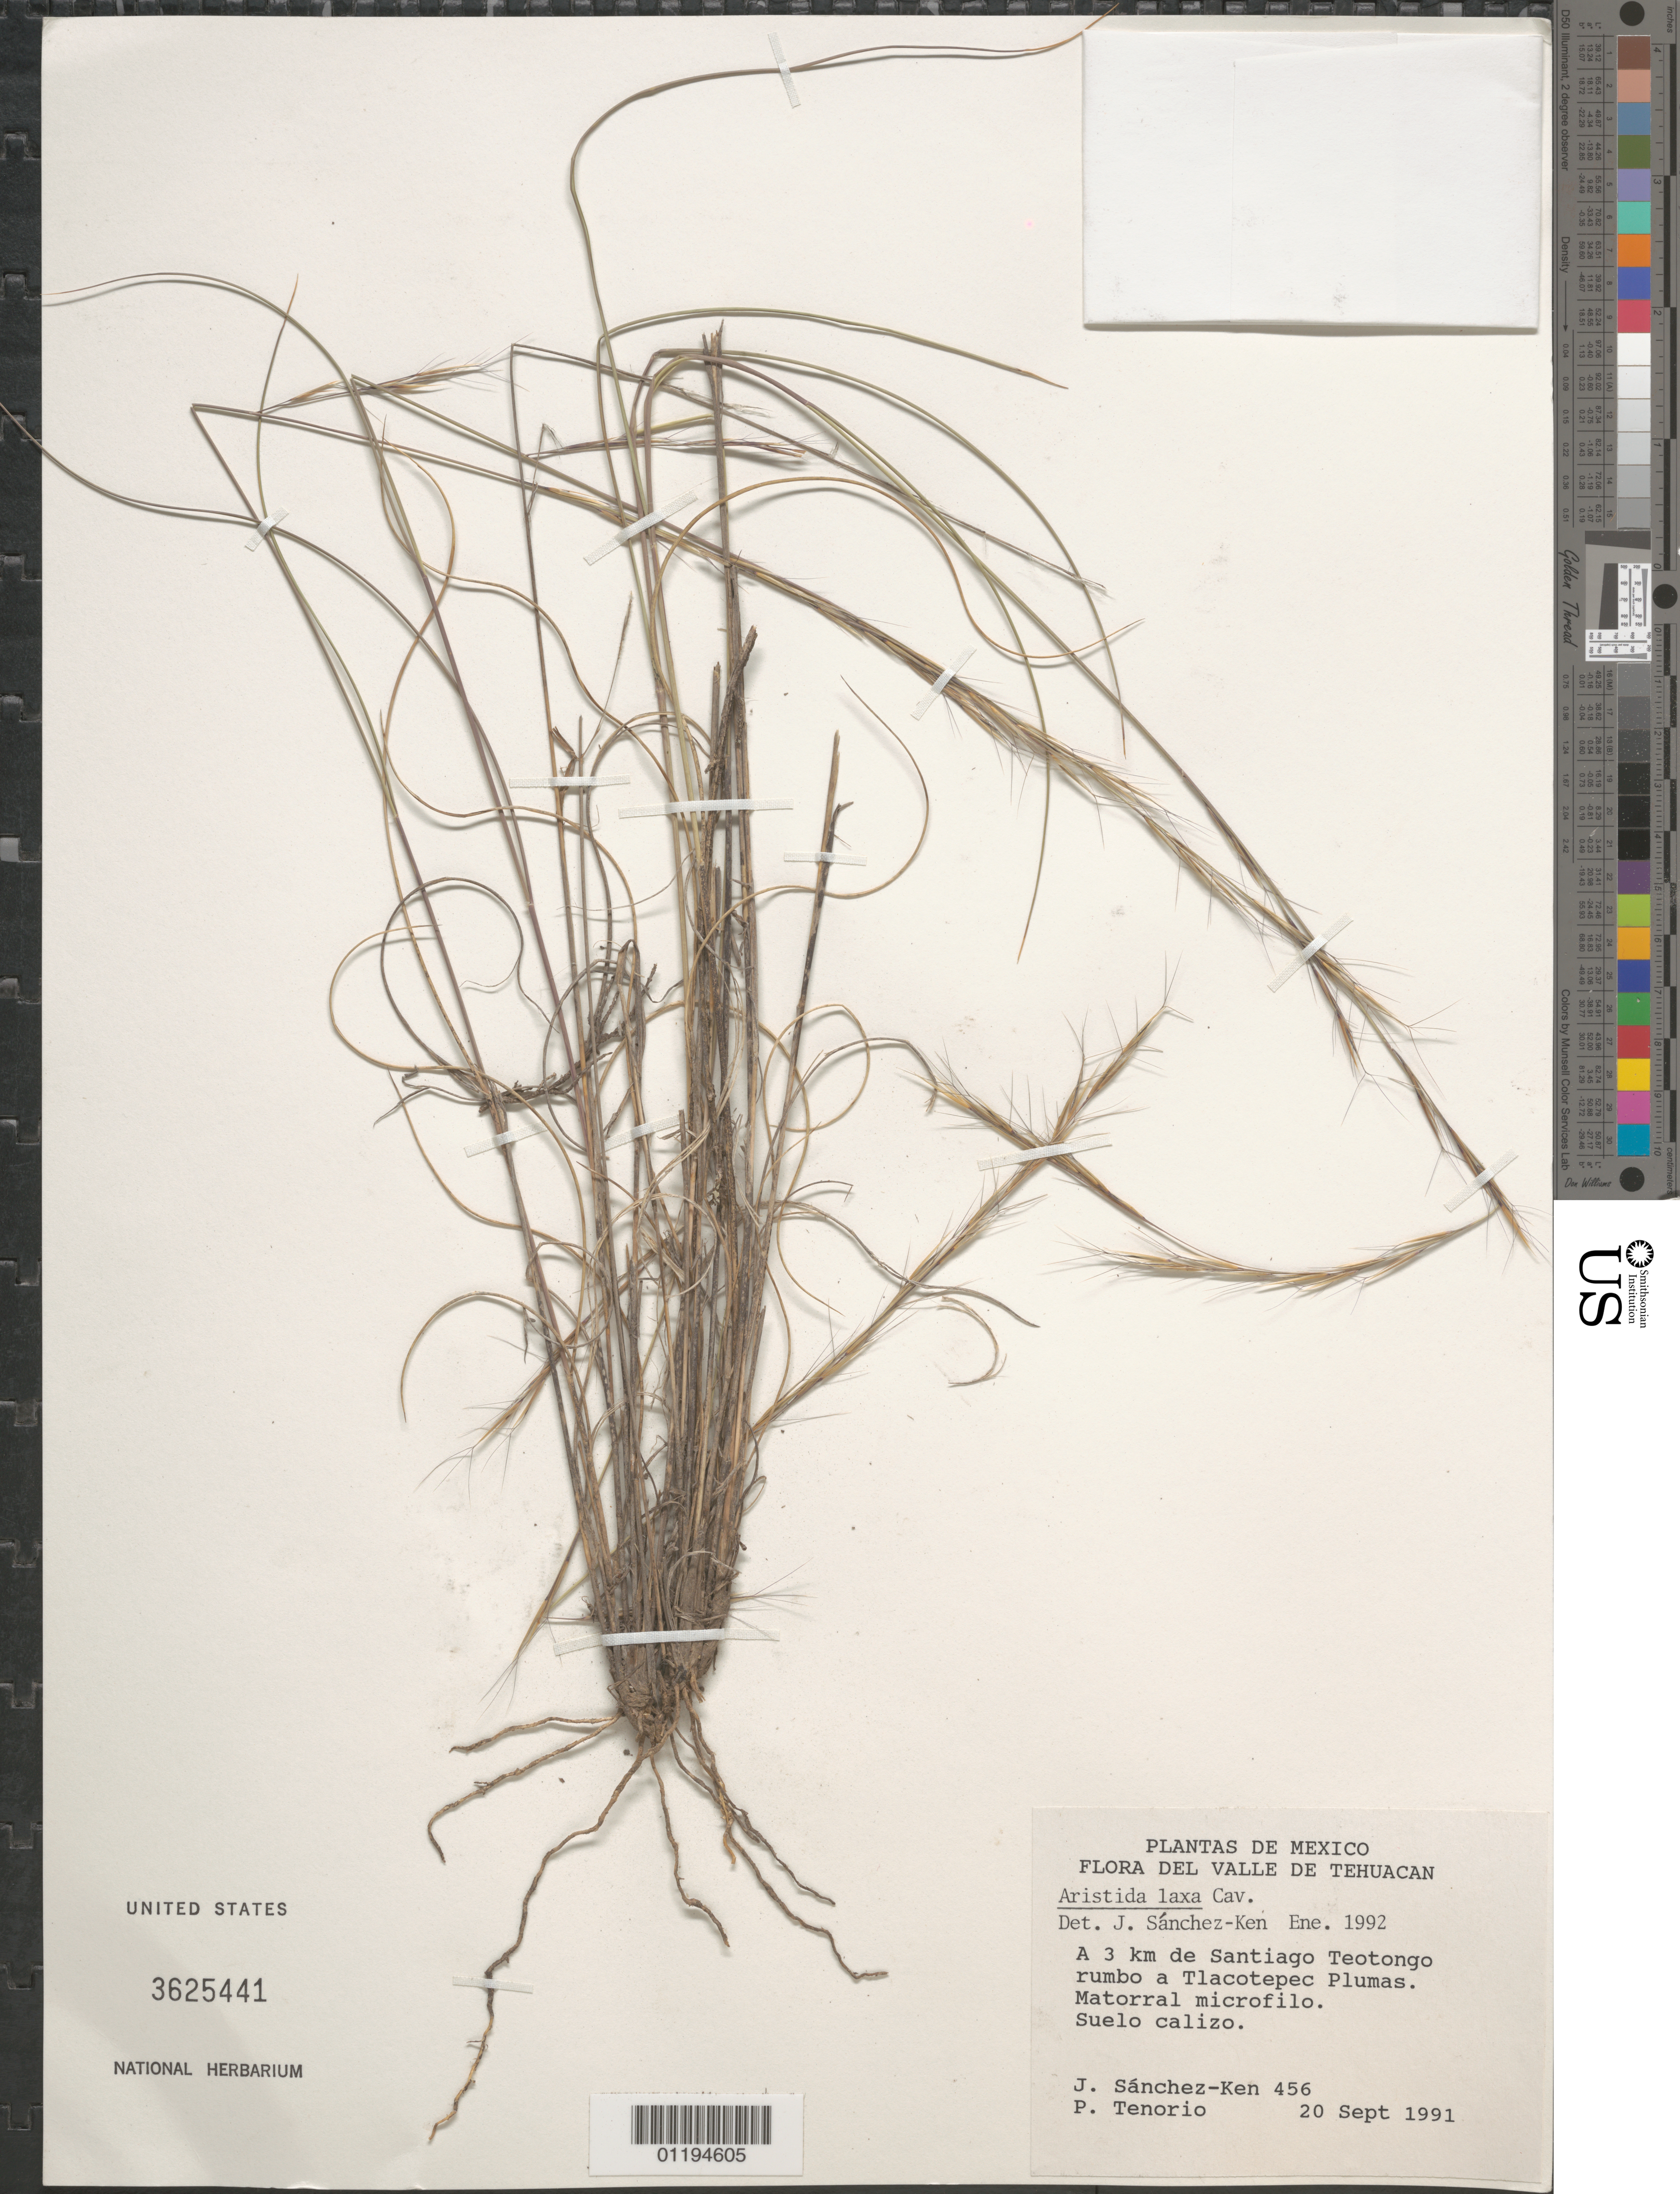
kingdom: Plantae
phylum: Tracheophyta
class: Liliopsida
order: Poales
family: Poaceae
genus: Aristida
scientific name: Aristida laxa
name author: Cav.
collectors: J. G. Sánchez-Ken & Tenorio, P.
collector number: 456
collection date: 1991-09-20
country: Mexico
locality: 3 km of the Santiago Teotongo course to Tlacotepec Plumas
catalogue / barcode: US 3625441